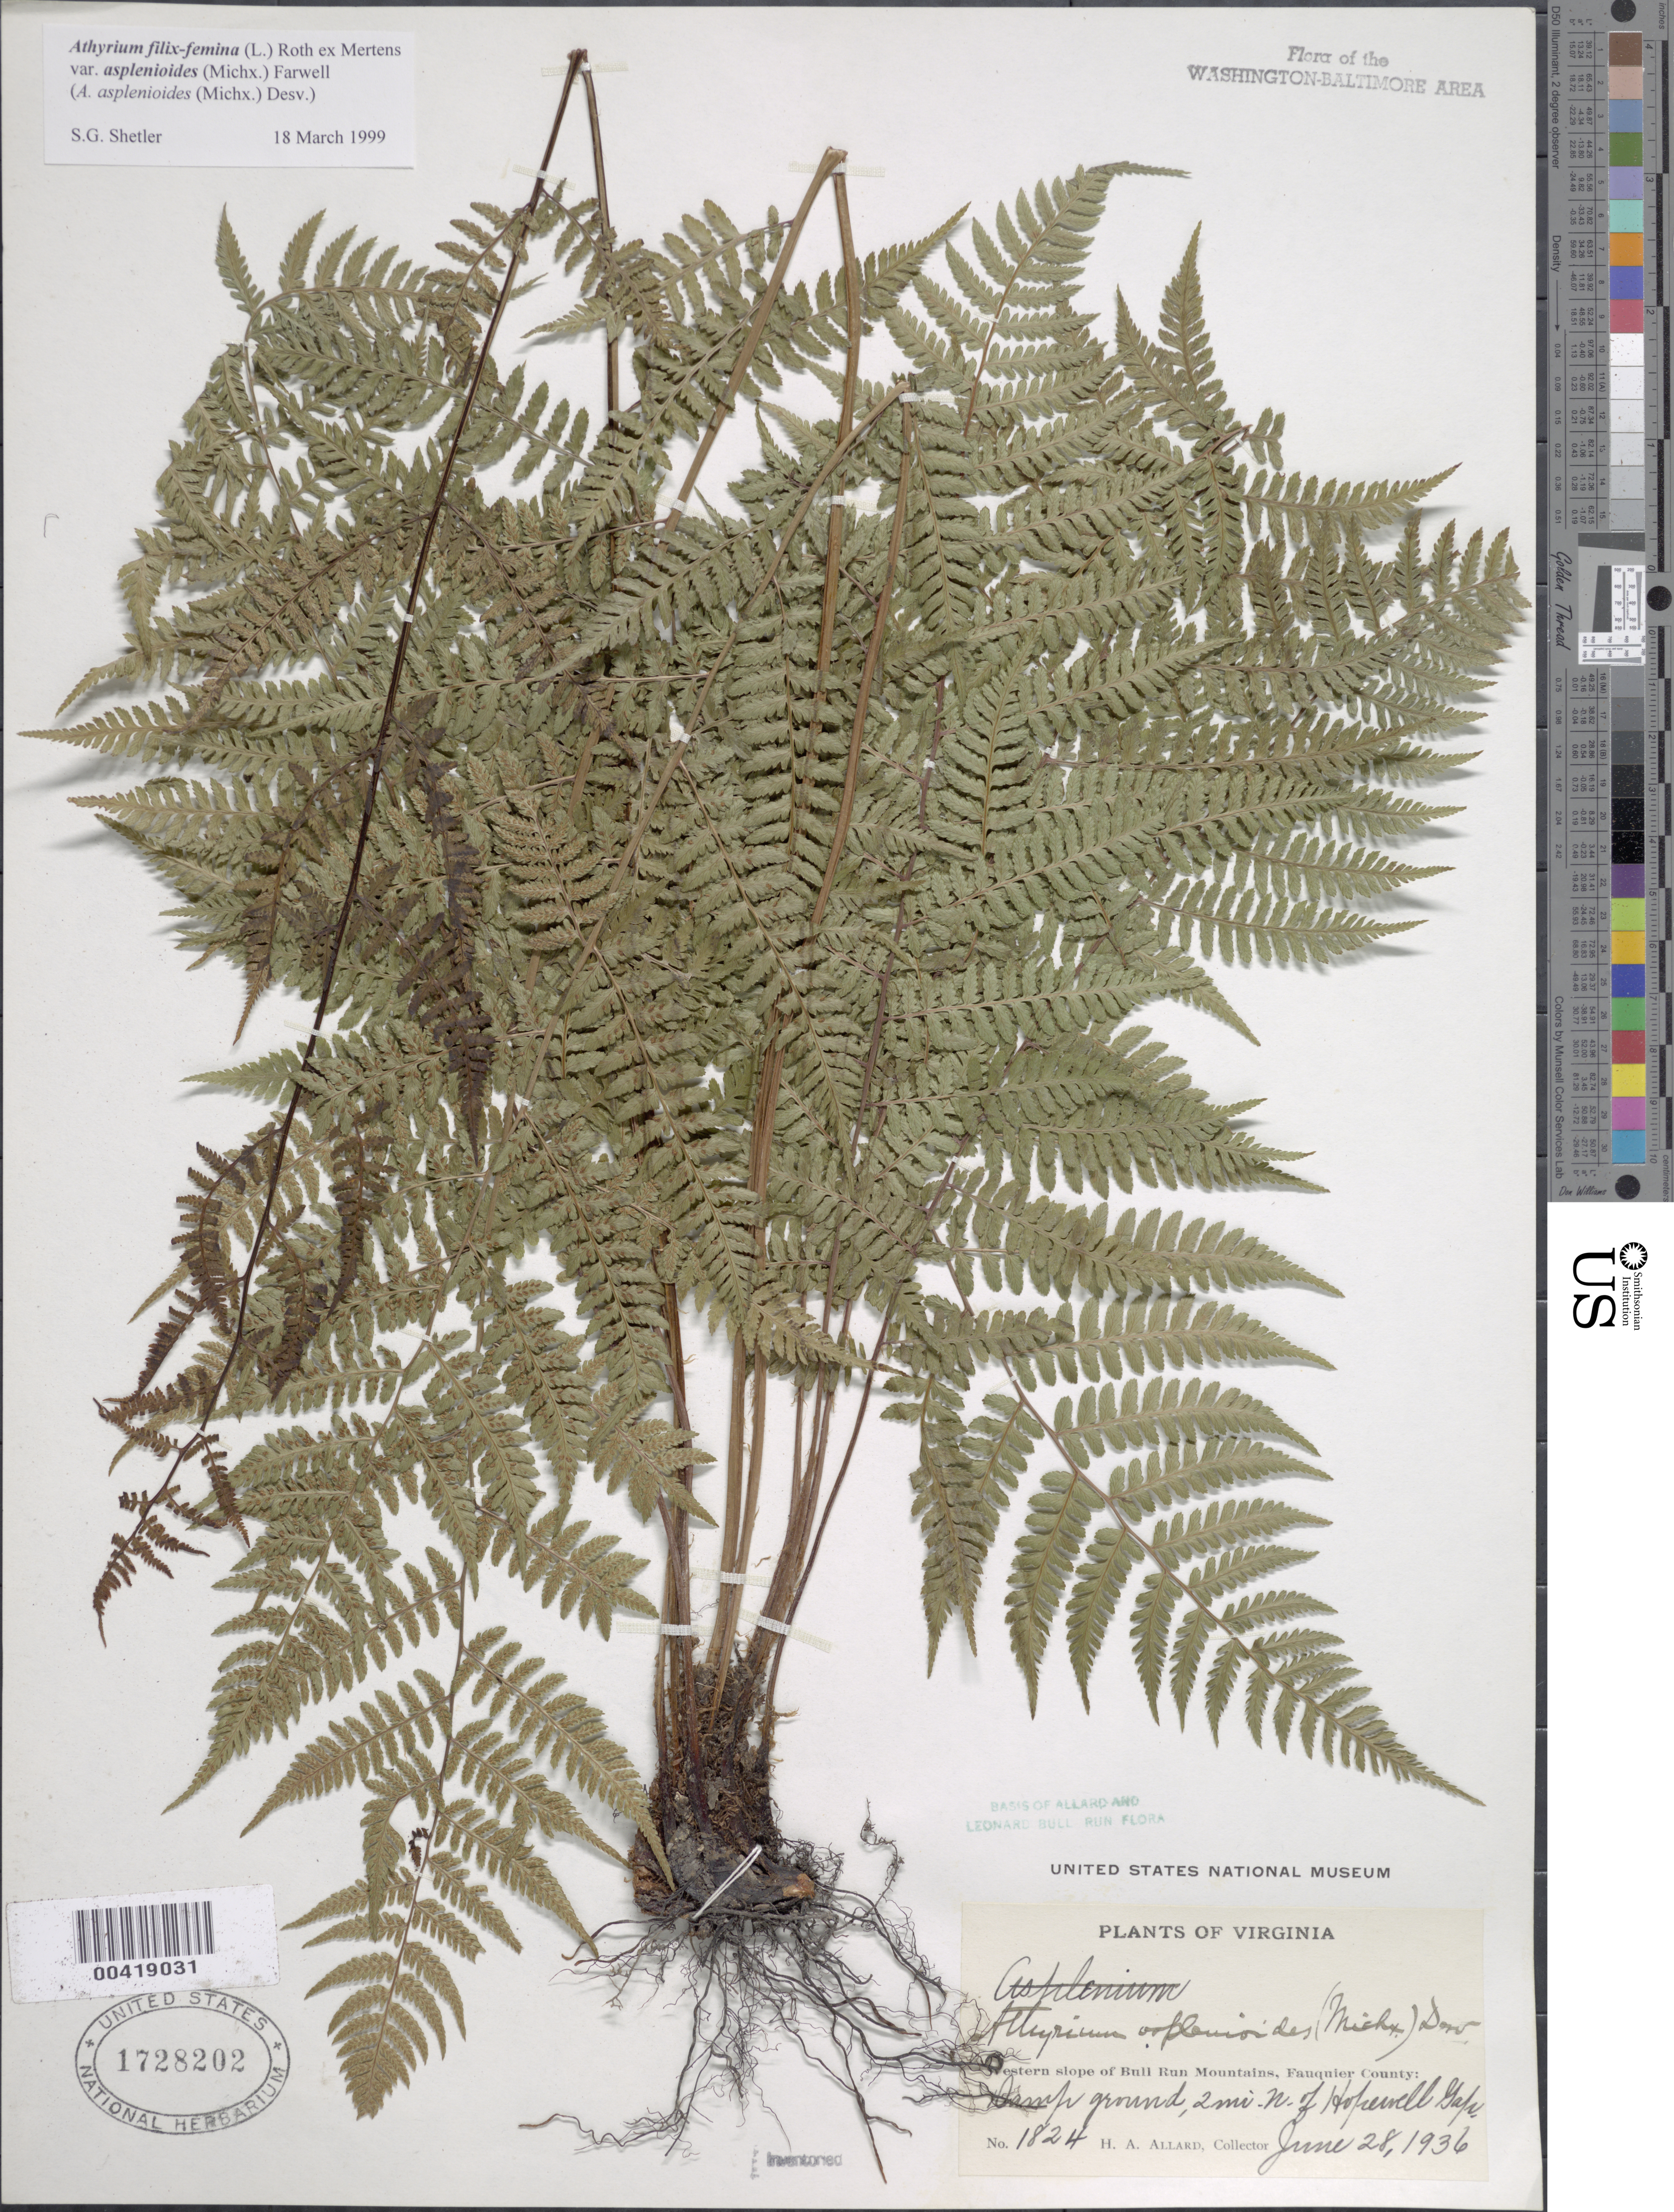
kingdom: Plantae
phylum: Tracheophyta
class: Polypodiopsida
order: Polypodiales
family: Athyriaceae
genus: Athyrium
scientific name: Athyrium filix-femina var. asplenioides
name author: (Michx.) Farw.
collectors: H. A. Allard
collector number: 1824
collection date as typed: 28 Jun 1936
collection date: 1936-06-28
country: United States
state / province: Virginia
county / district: Fauquier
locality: North of Hopewell Gap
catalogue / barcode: US 1728202